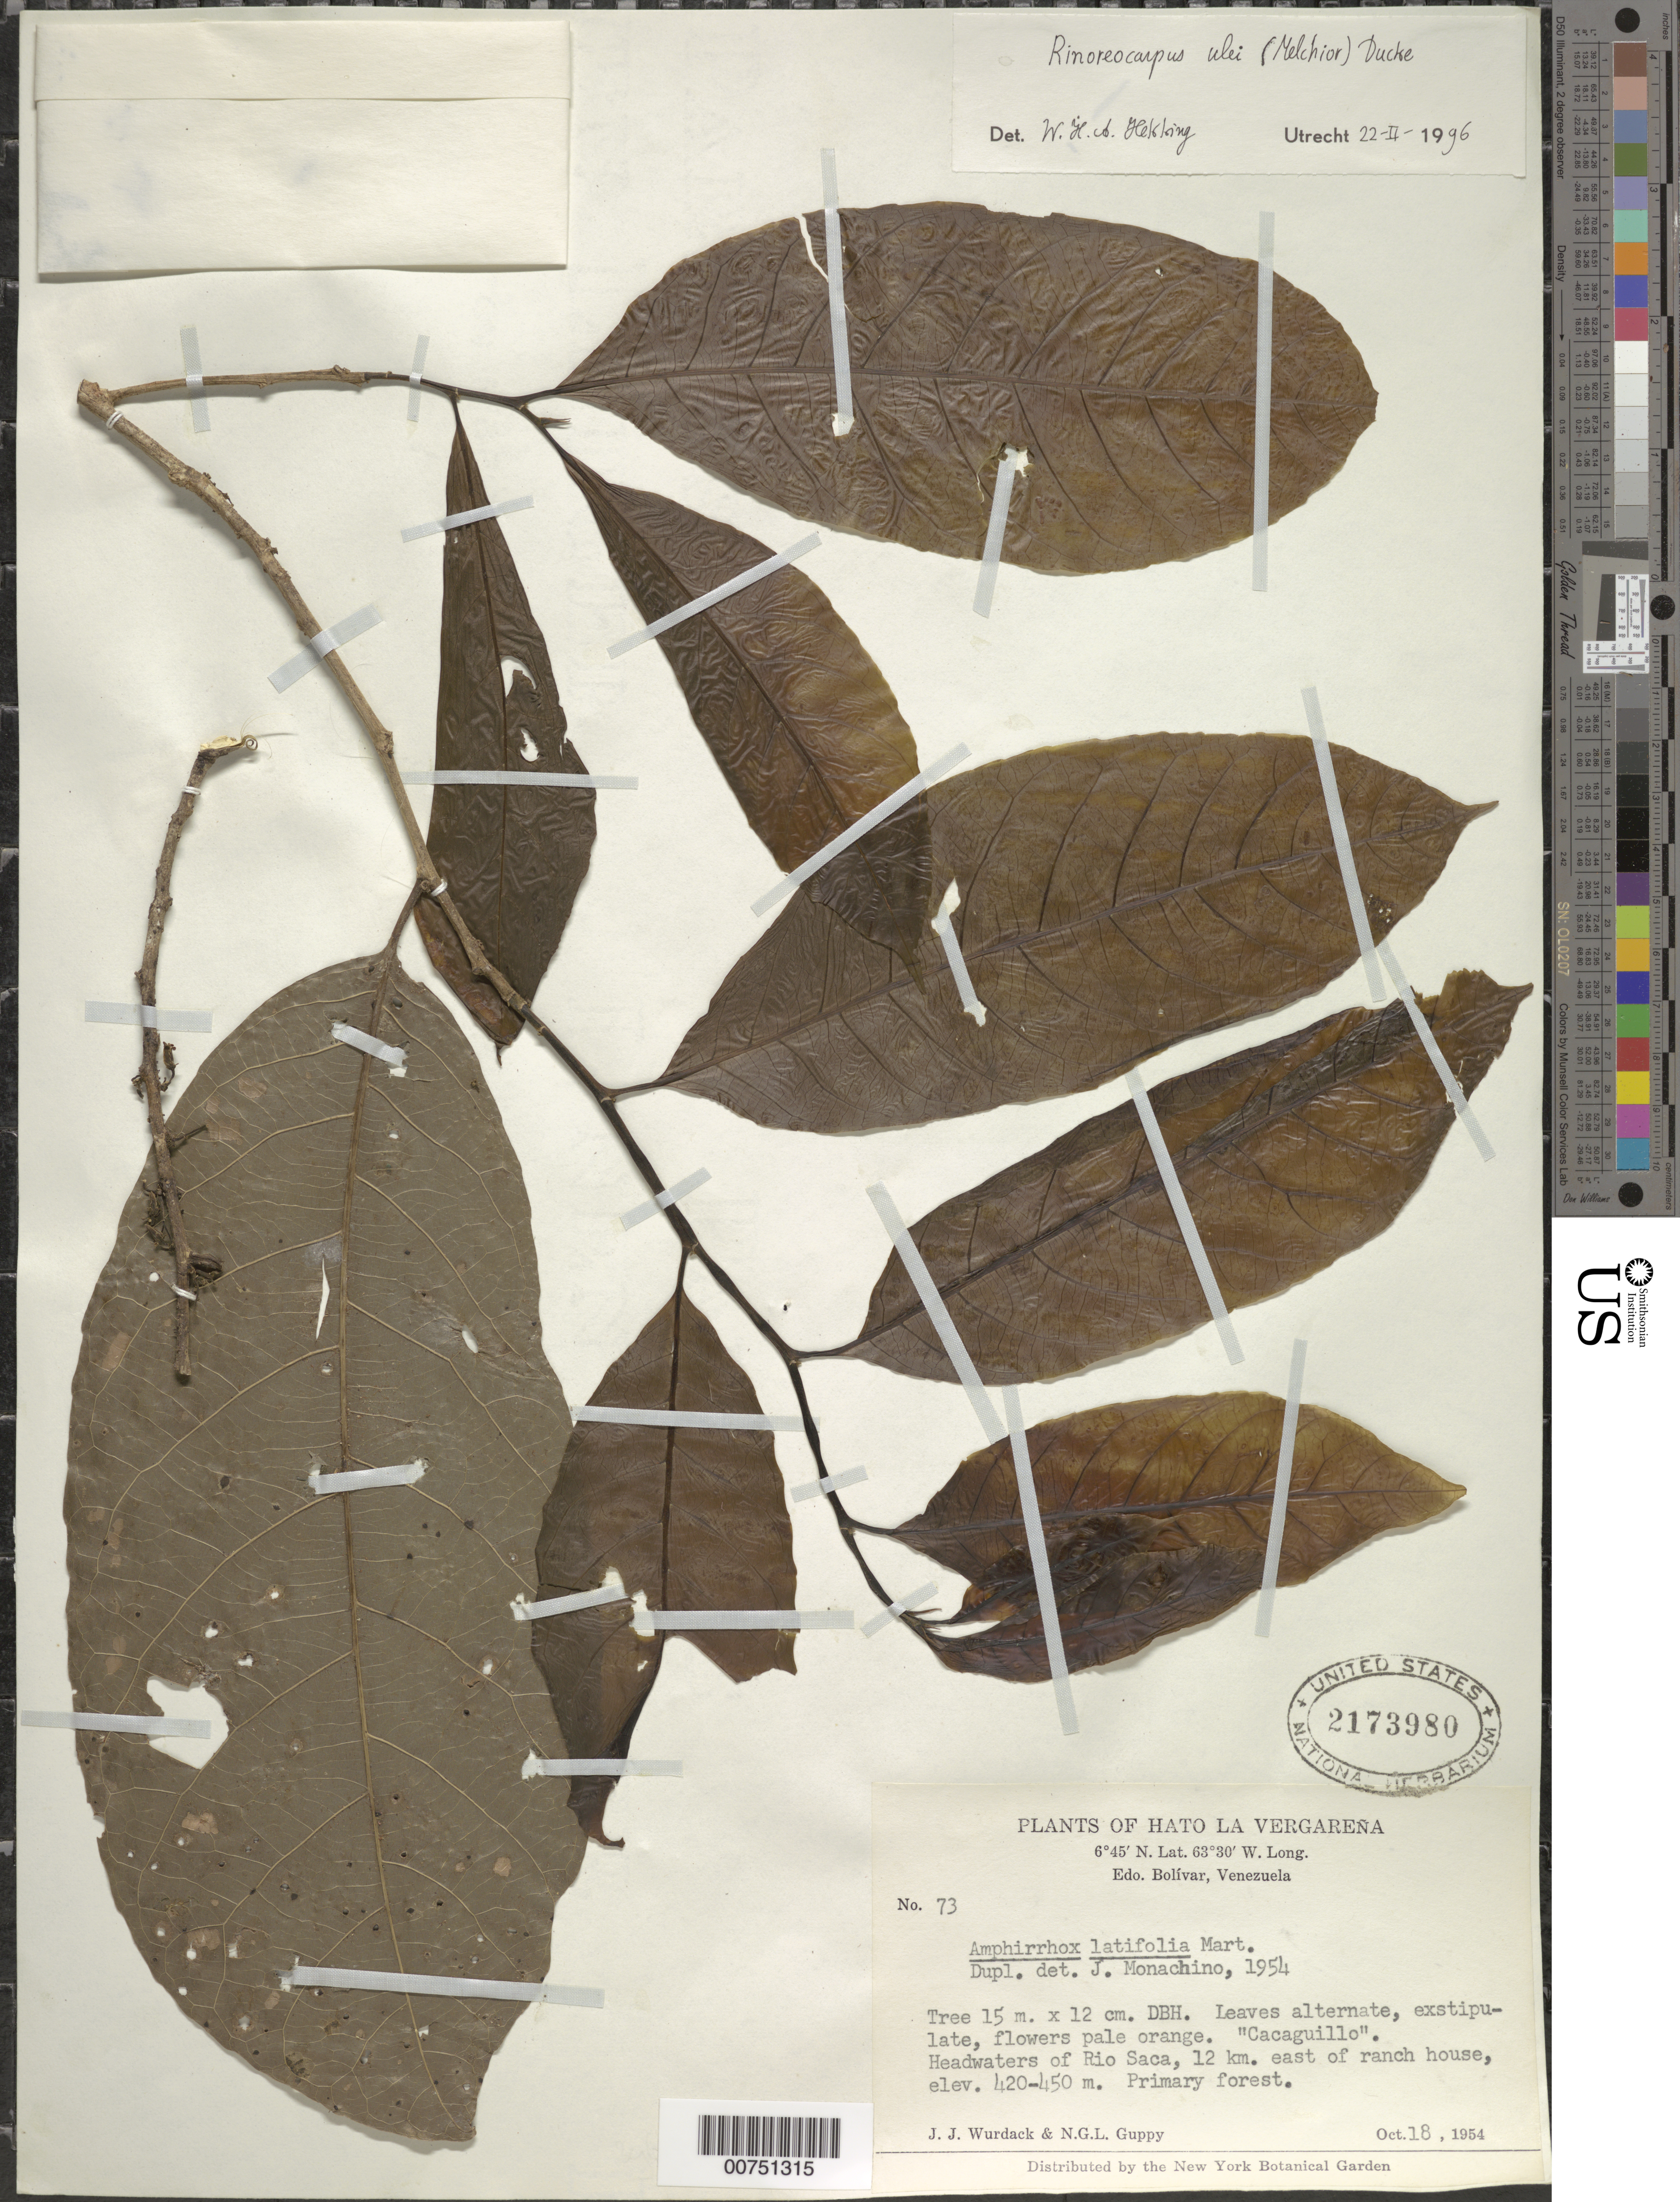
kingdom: Plantae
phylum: Tracheophyta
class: Magnoliopsida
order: Malpighiales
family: Violaceae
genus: Rinoreocarpus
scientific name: Rinoreocarpus ulei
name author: (Melch.) Ducke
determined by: Hekking, W. H. A.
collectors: J. J. Wurdack & N. Guppy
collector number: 73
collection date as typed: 18-Oct-54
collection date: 1954-10-18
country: Venezuela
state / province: Bolívar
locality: Hato La Vergareña, Río Saca headwaters, 12 km E of ranch house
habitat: Primary forest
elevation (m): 420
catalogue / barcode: US 2173980